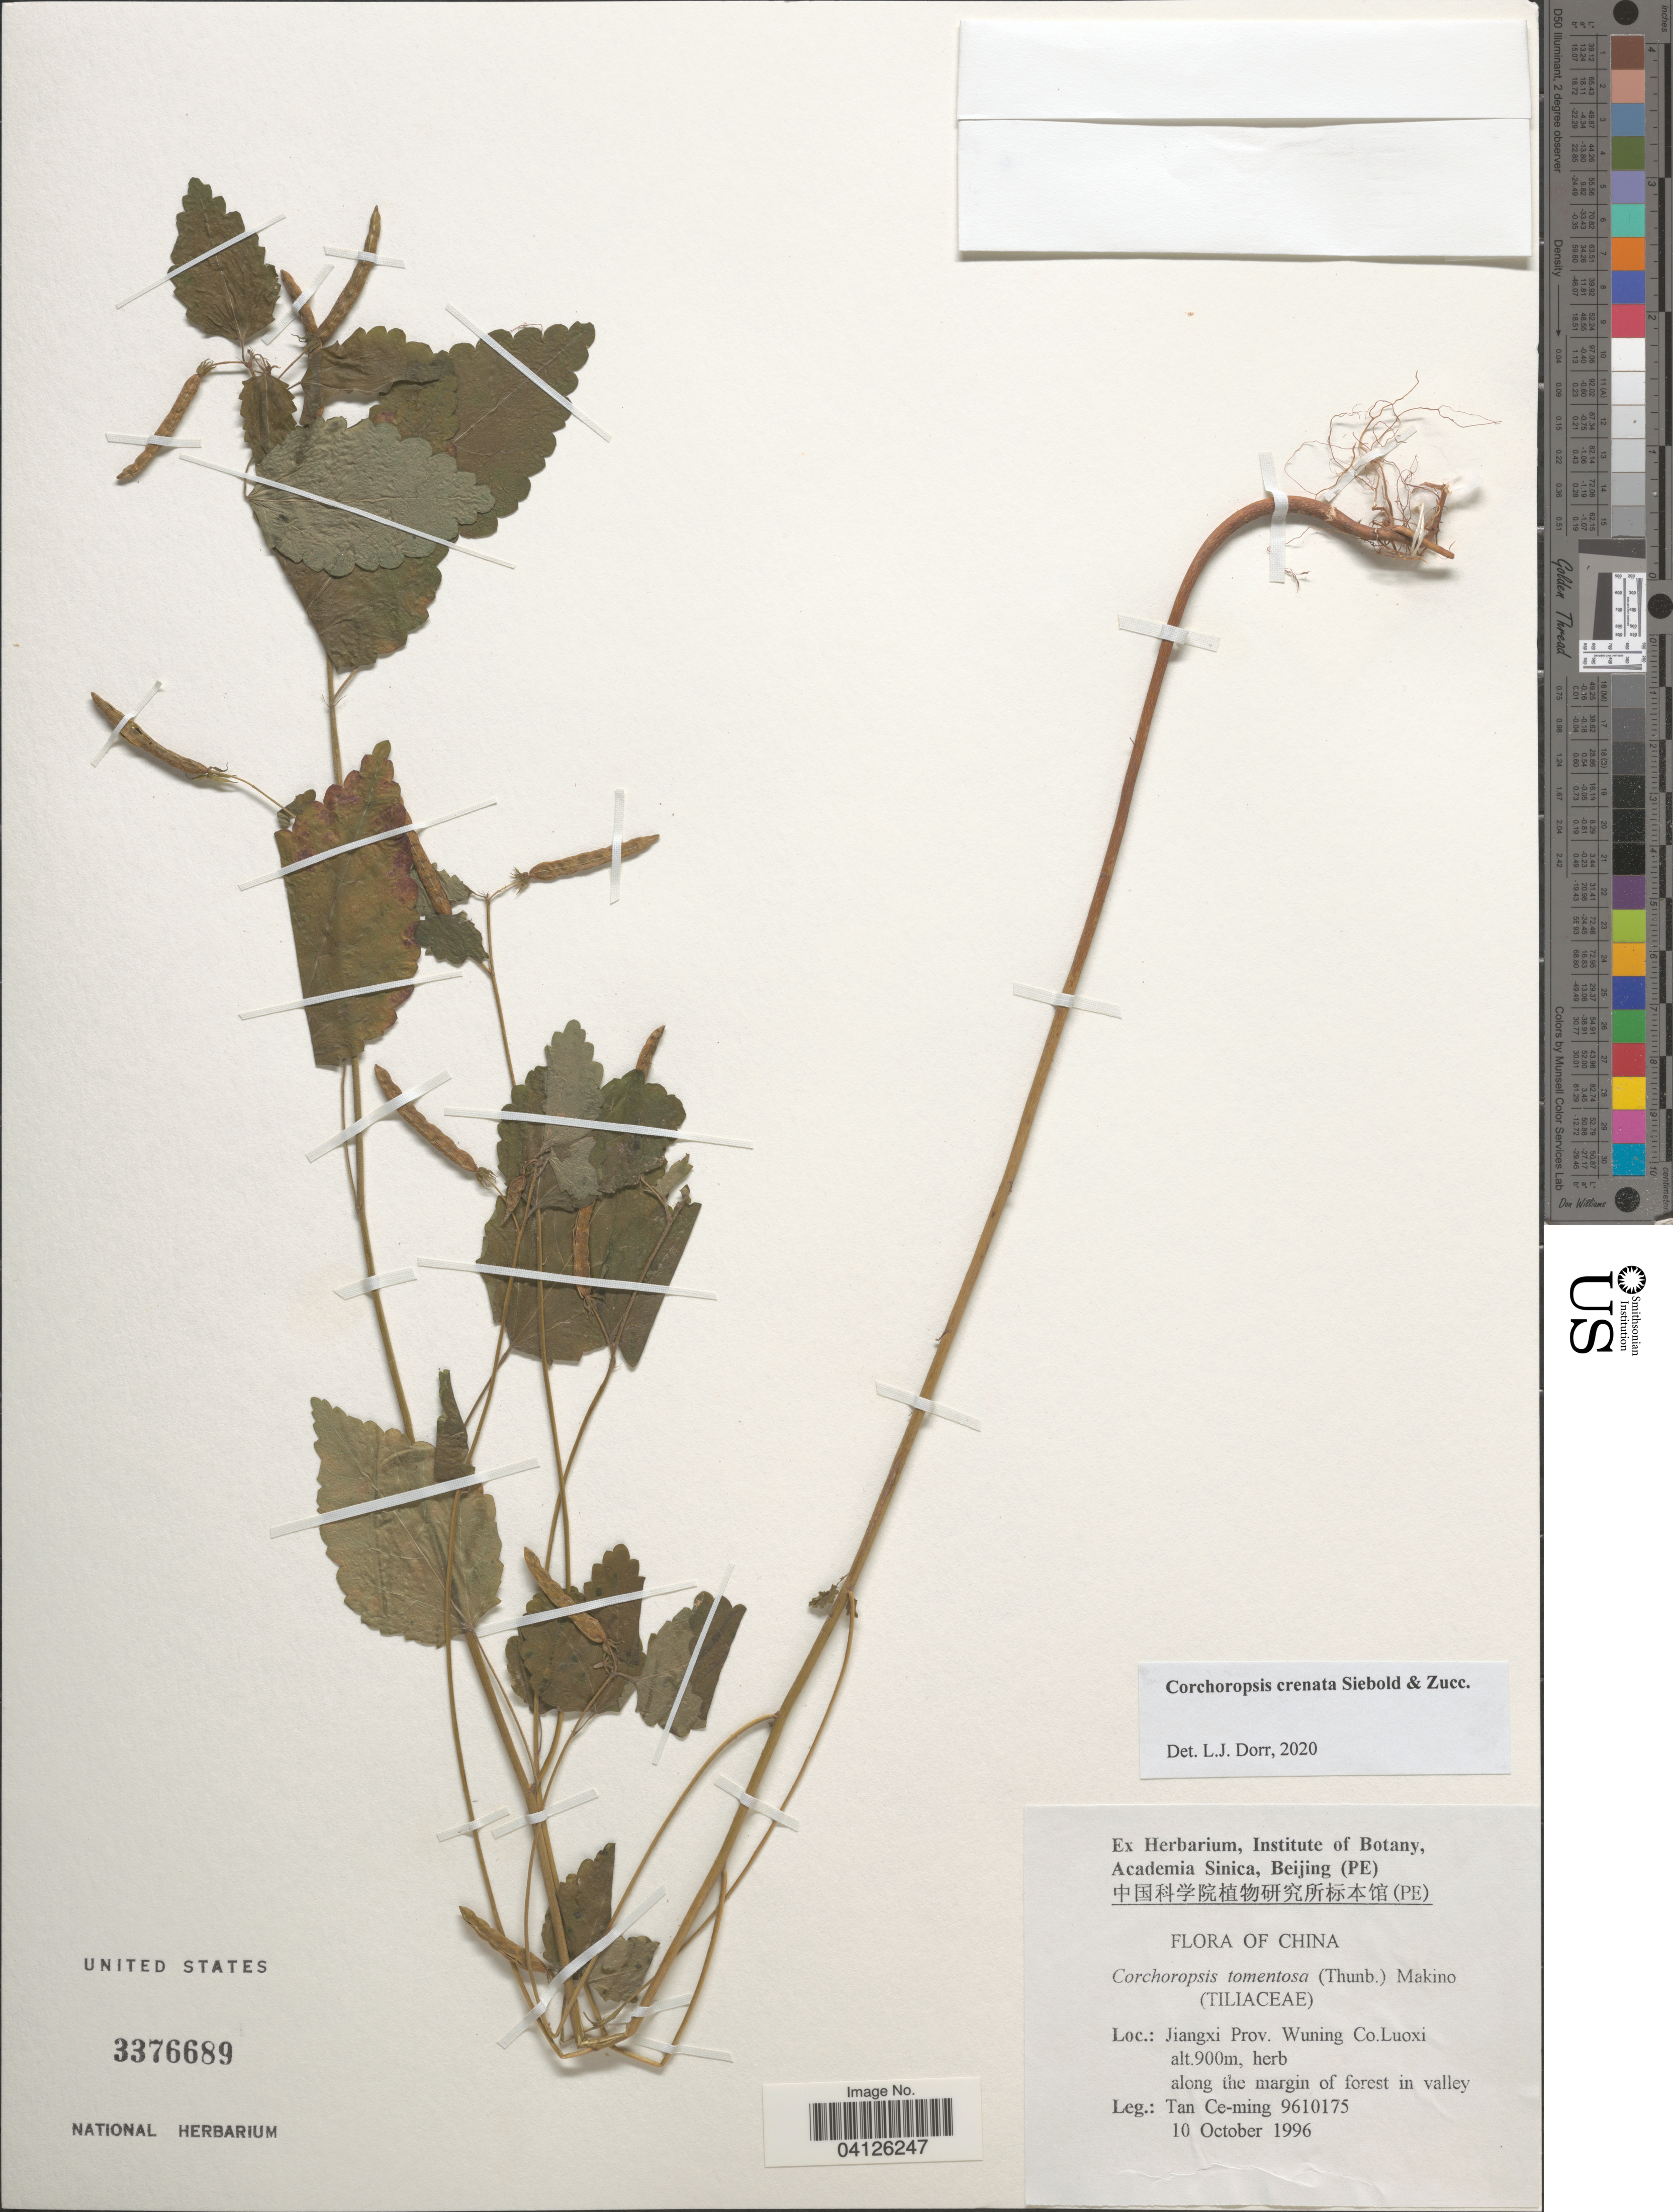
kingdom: Plantae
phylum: Tracheophyta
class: Magnoliopsida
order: Malvales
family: Malvaceae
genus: Corchoropsis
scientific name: Corchoropsis crenata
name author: Siebold & Zucc.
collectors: T. Ce-ming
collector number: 9610175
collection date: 1996-10-10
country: China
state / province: Jiangxi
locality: Wuning Co. Luoxi.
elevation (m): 900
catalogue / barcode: US 3376689